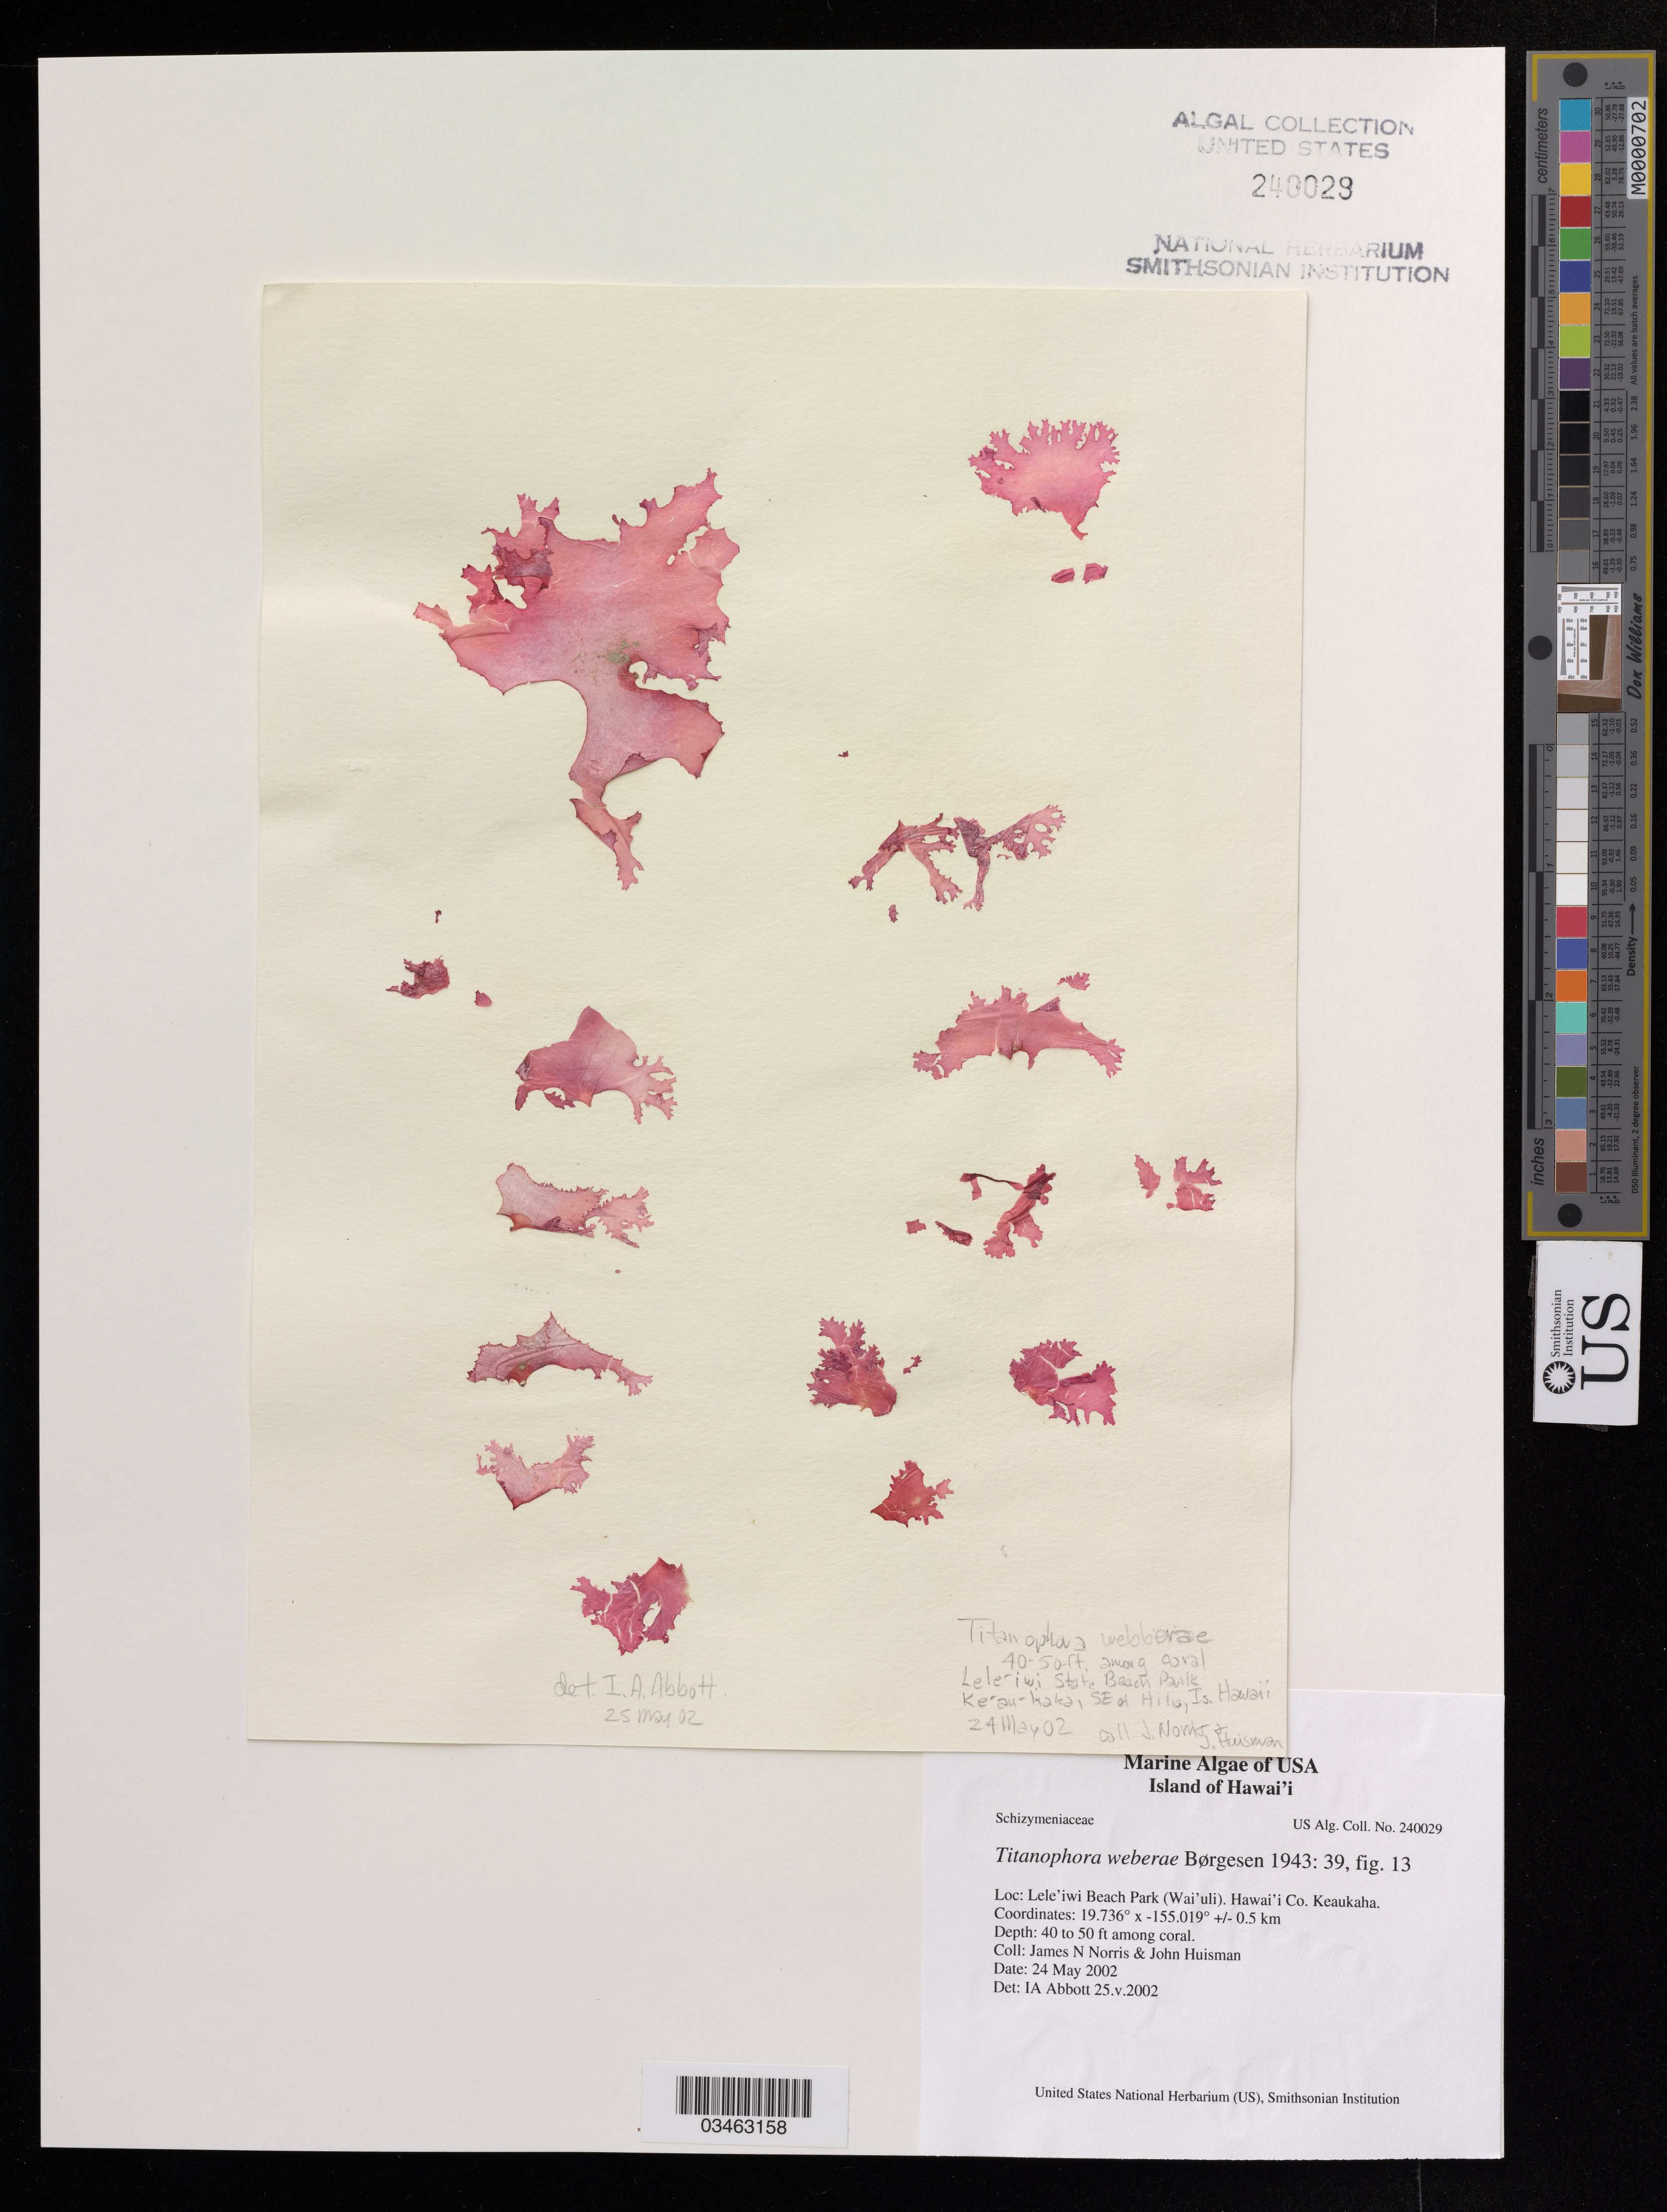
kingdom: Plantae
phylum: Rhodophyta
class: Florideophyceae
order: Nemastomatales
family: Schizymeniaceae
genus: Titanophora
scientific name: Titanophora weberae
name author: Børgesen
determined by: Abbott, I. A.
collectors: G. R. South, A. Millar, J. M. Huisman & J. Norris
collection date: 2002-05-24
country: United States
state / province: Hawaii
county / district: Hawaii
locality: Lele' iwi Beach Park (Wai' uli). Keaukaha.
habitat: Among coral.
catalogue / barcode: US 240029